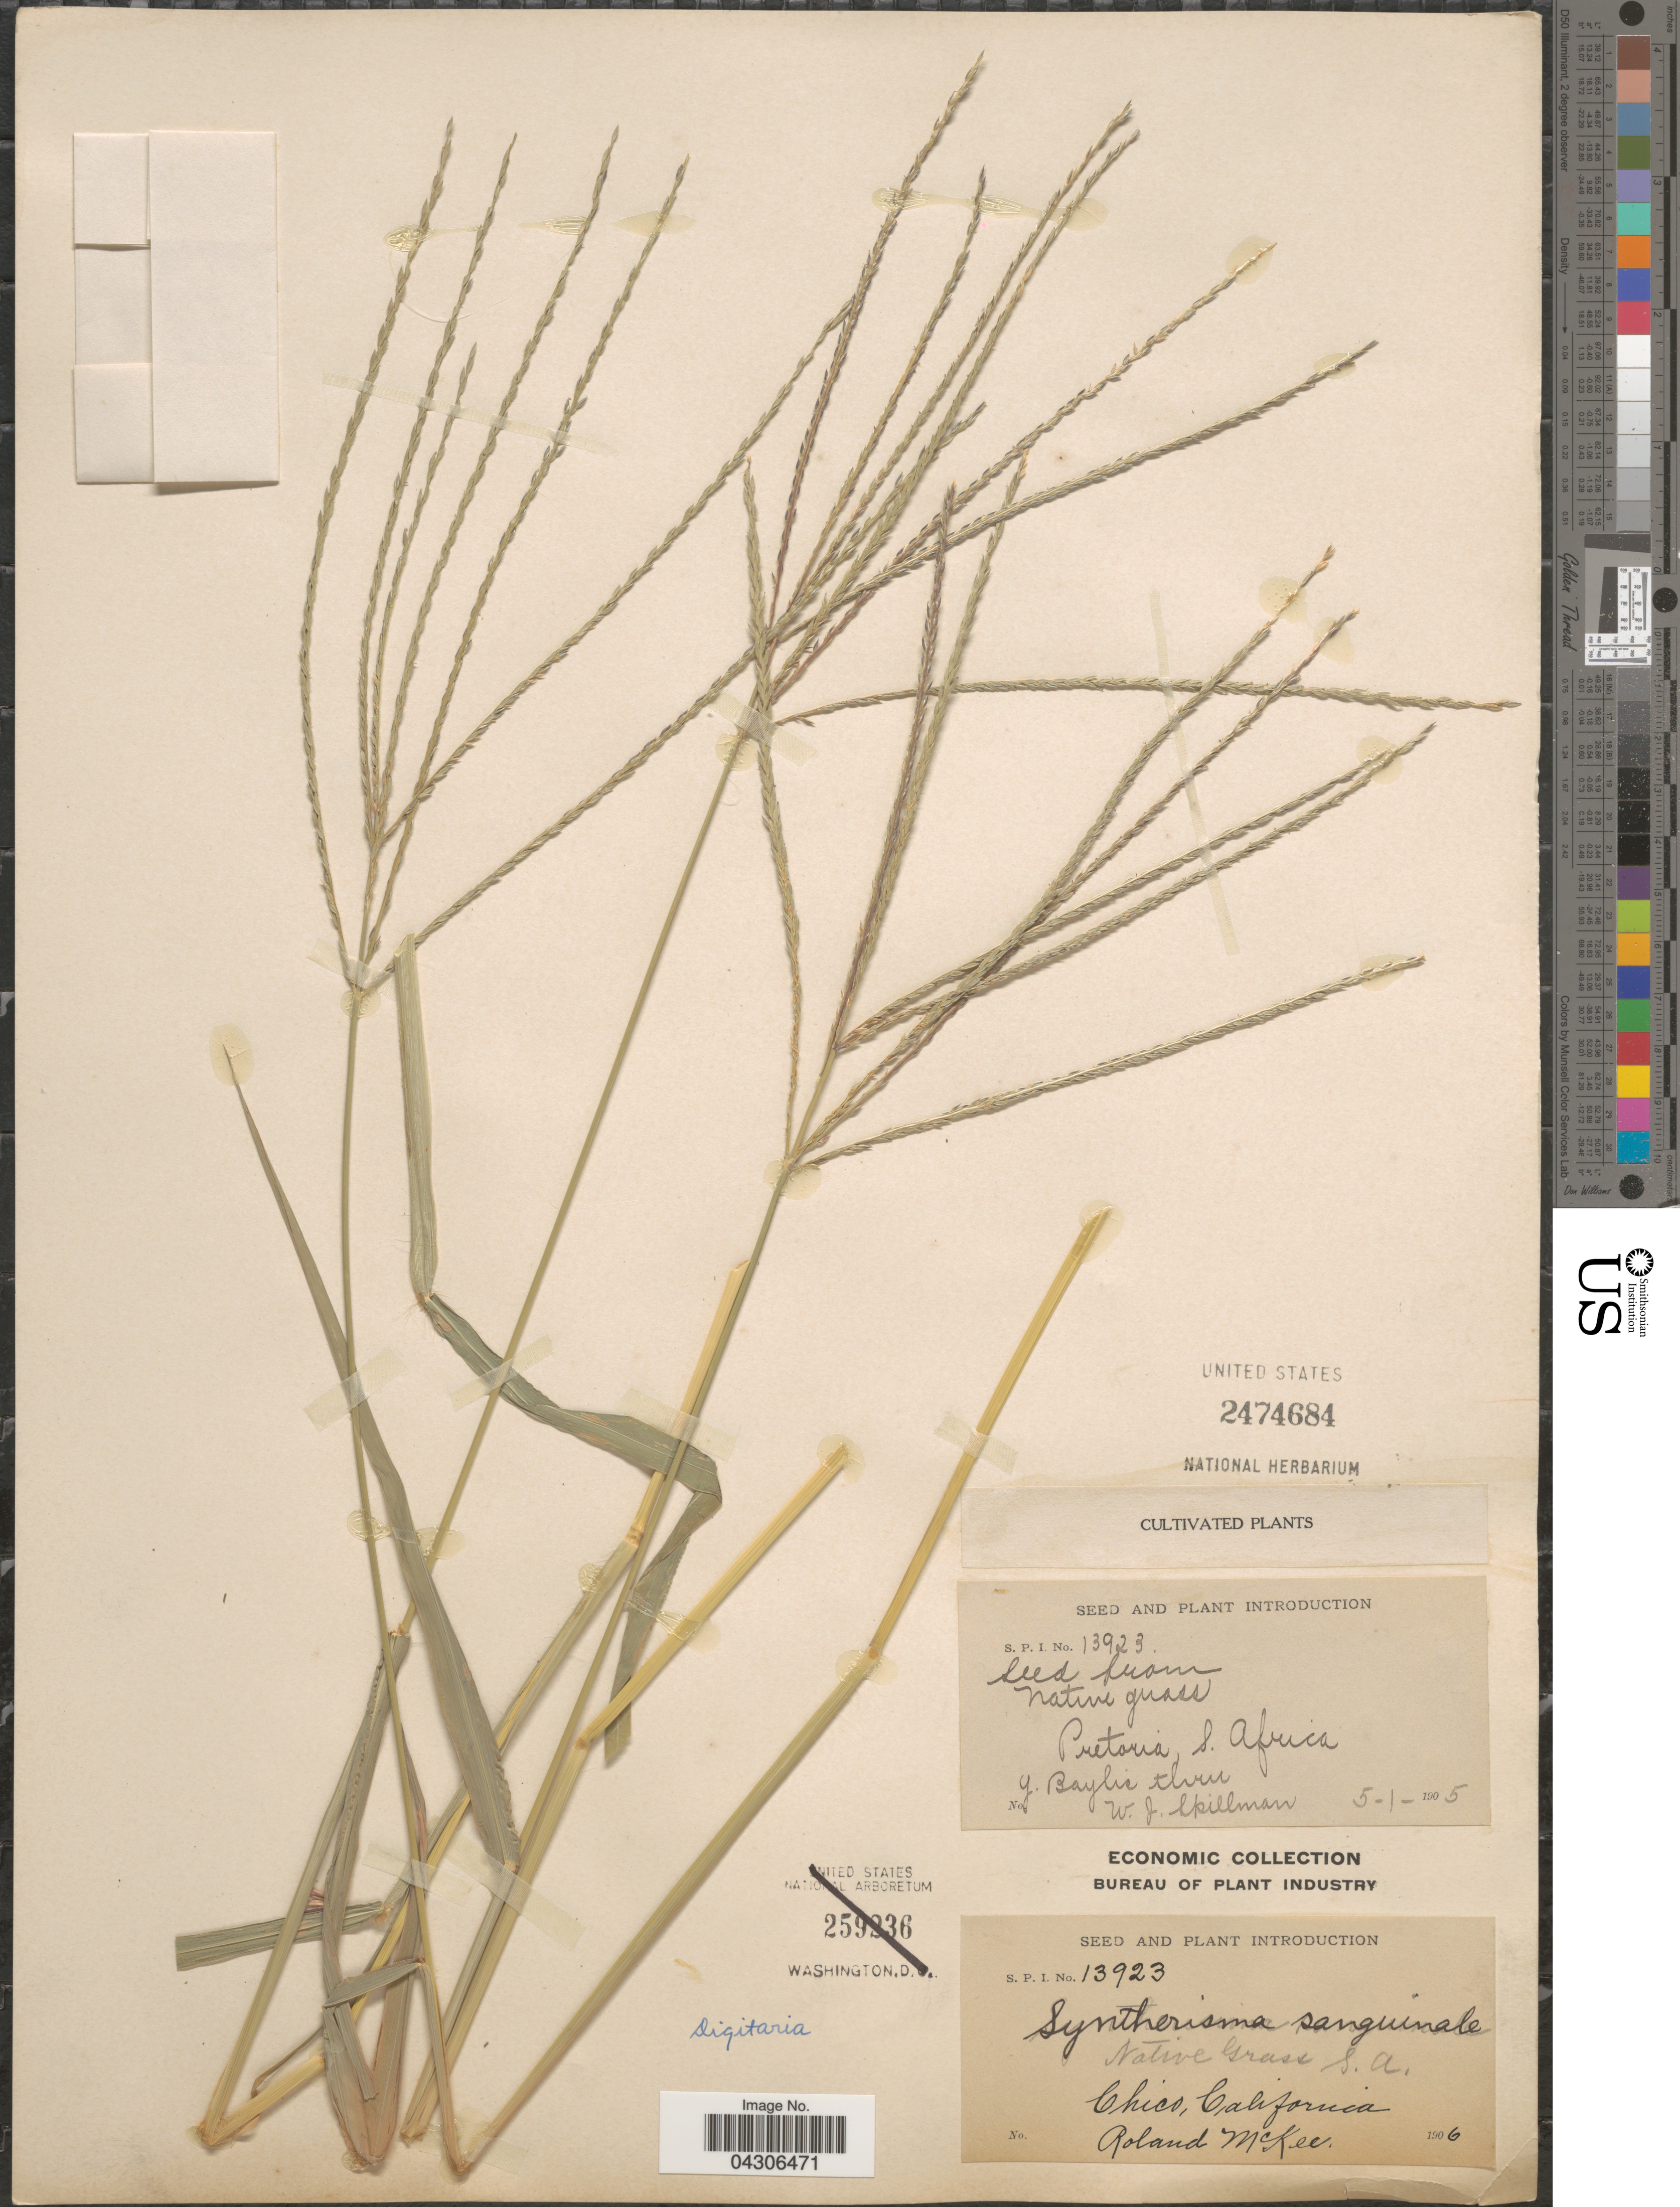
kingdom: Plantae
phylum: Tracheophyta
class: Liliopsida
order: Poales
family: Poaceae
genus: Digitaria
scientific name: Digitaria sp.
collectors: R. Mckee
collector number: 13923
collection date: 1906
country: United States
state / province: California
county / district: Butte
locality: Chico.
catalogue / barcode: US 2474684-2